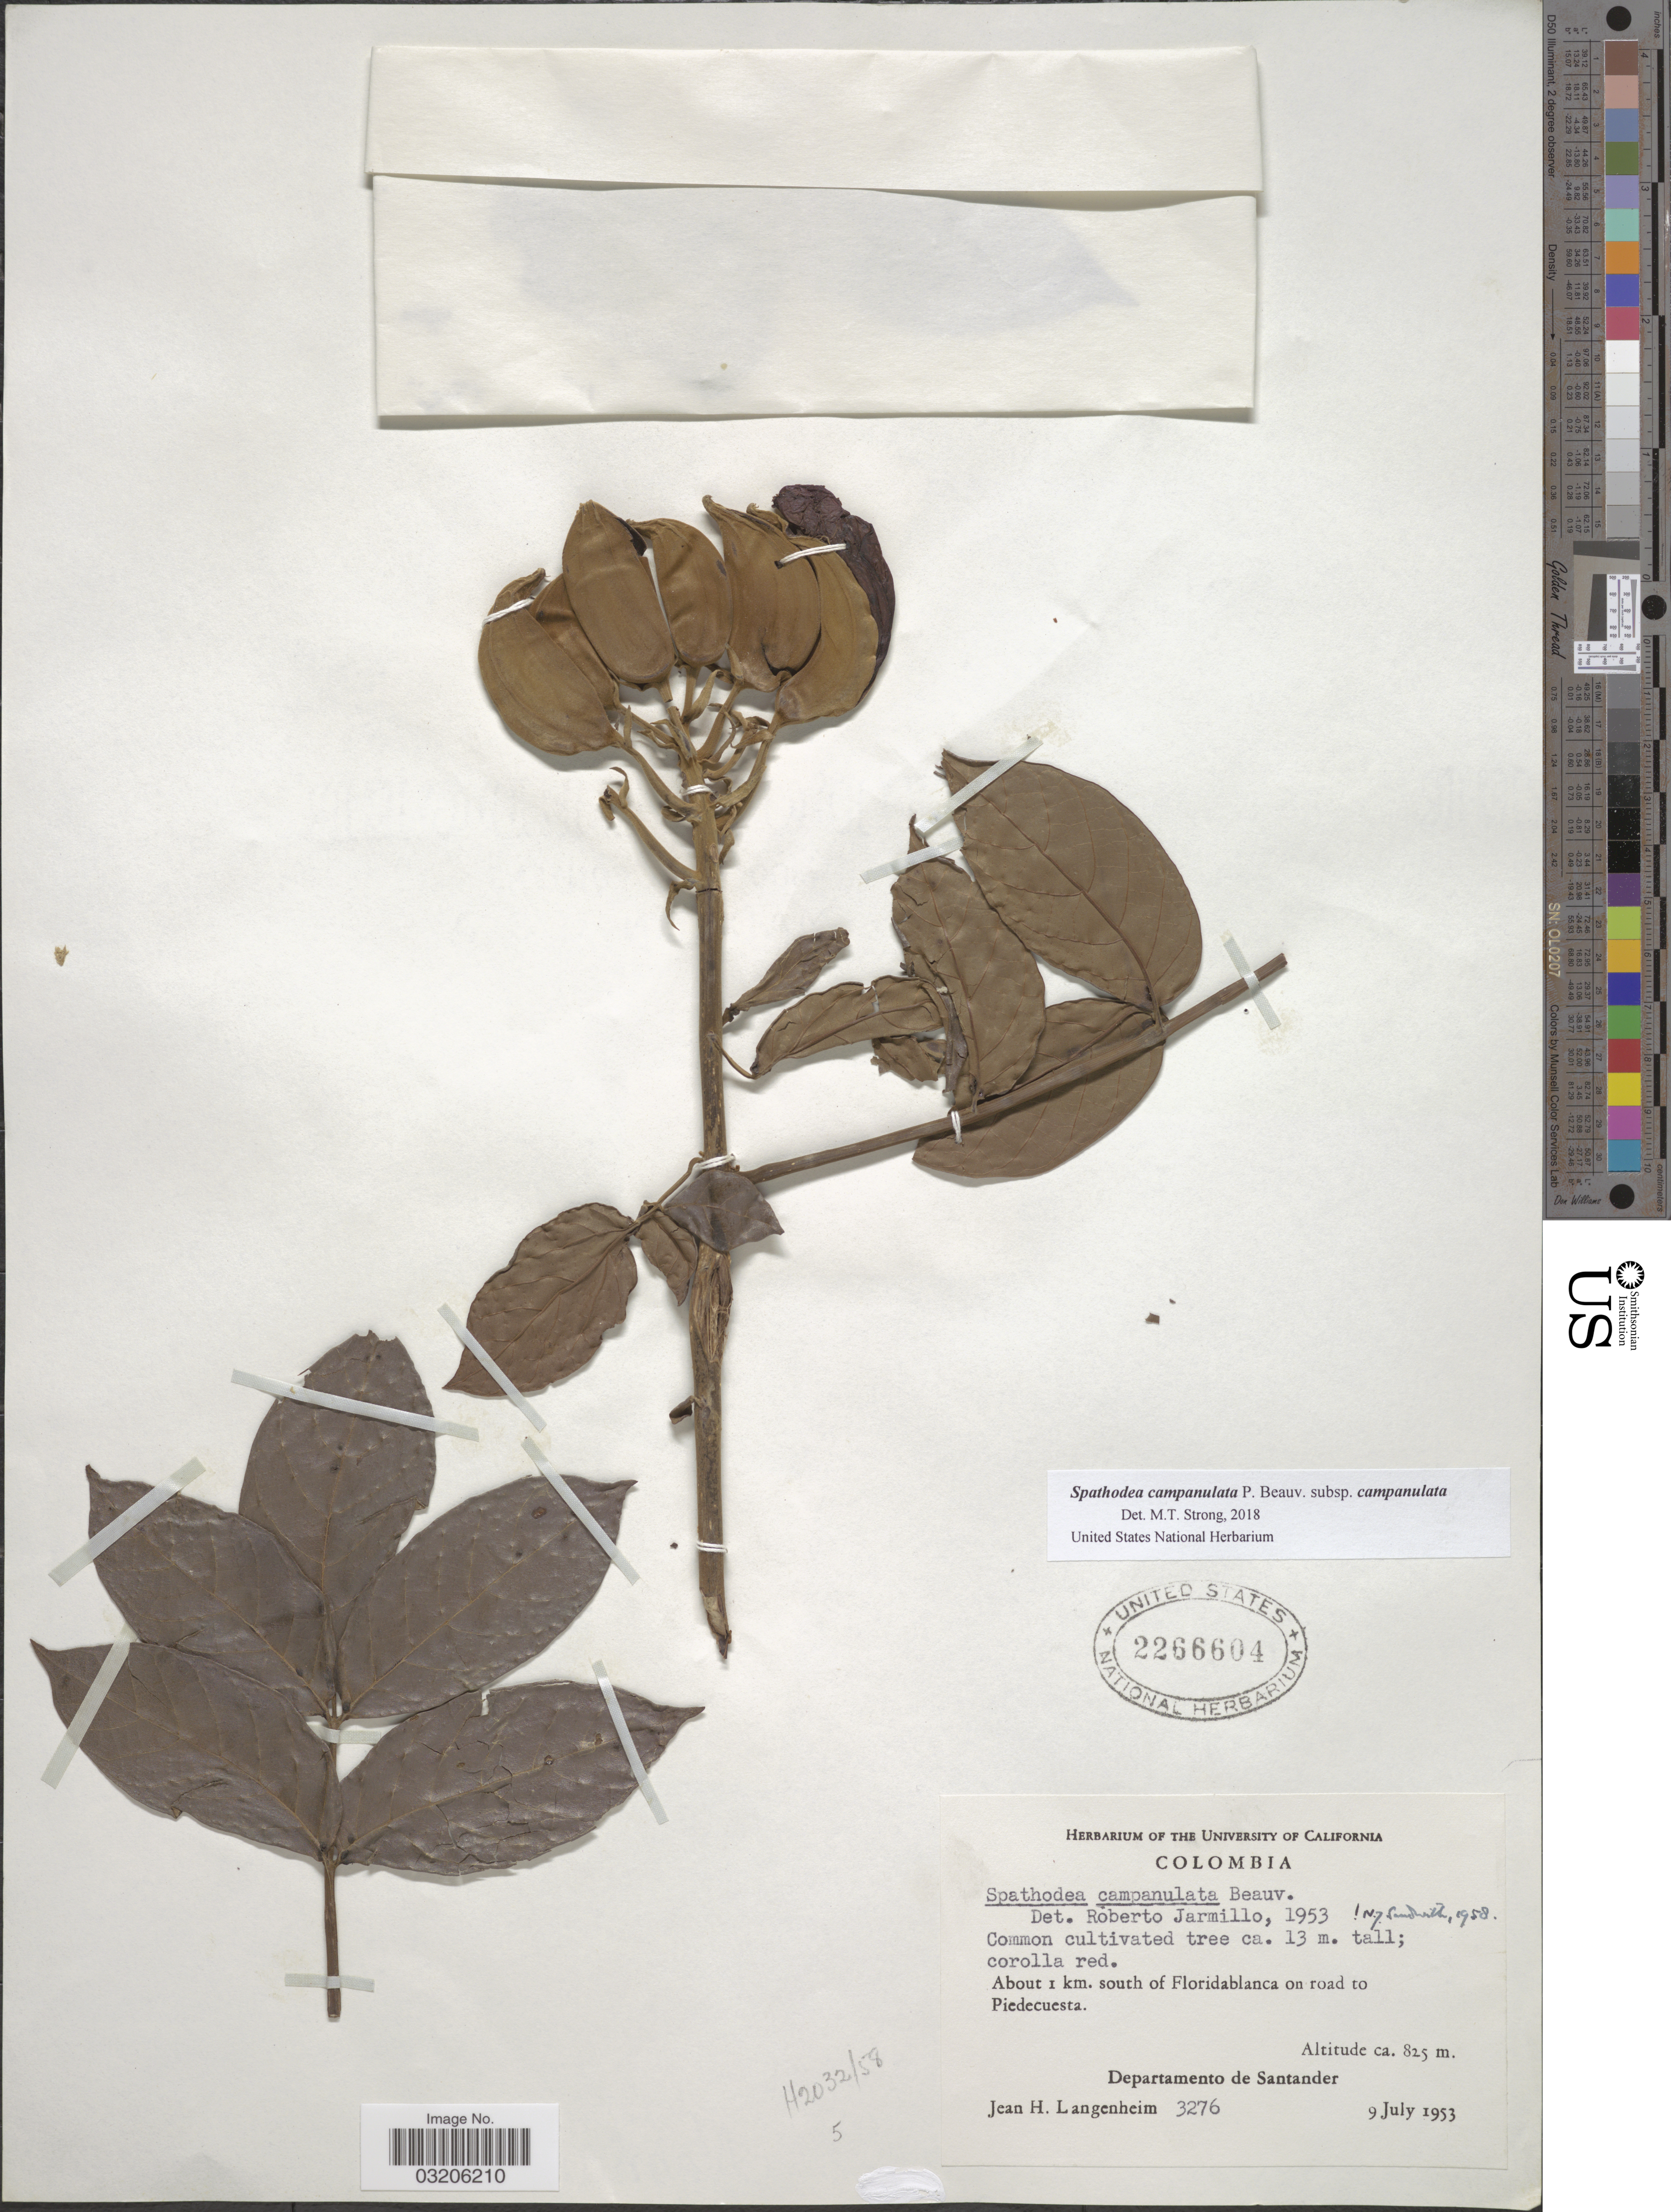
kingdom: Plantae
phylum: Tracheophyta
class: Magnoliopsida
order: Lamiales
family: Bignoniaceae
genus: Spathodea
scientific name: Spathodea campanulata subsp. campanulata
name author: P. Beauv.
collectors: J. H. Langenheim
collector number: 3276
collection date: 1953-07-09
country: Colombia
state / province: Santander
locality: About 1 km. south of Floridablanca on road to Piedecuesta. Departamento de Santander.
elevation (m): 825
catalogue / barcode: US 2266604